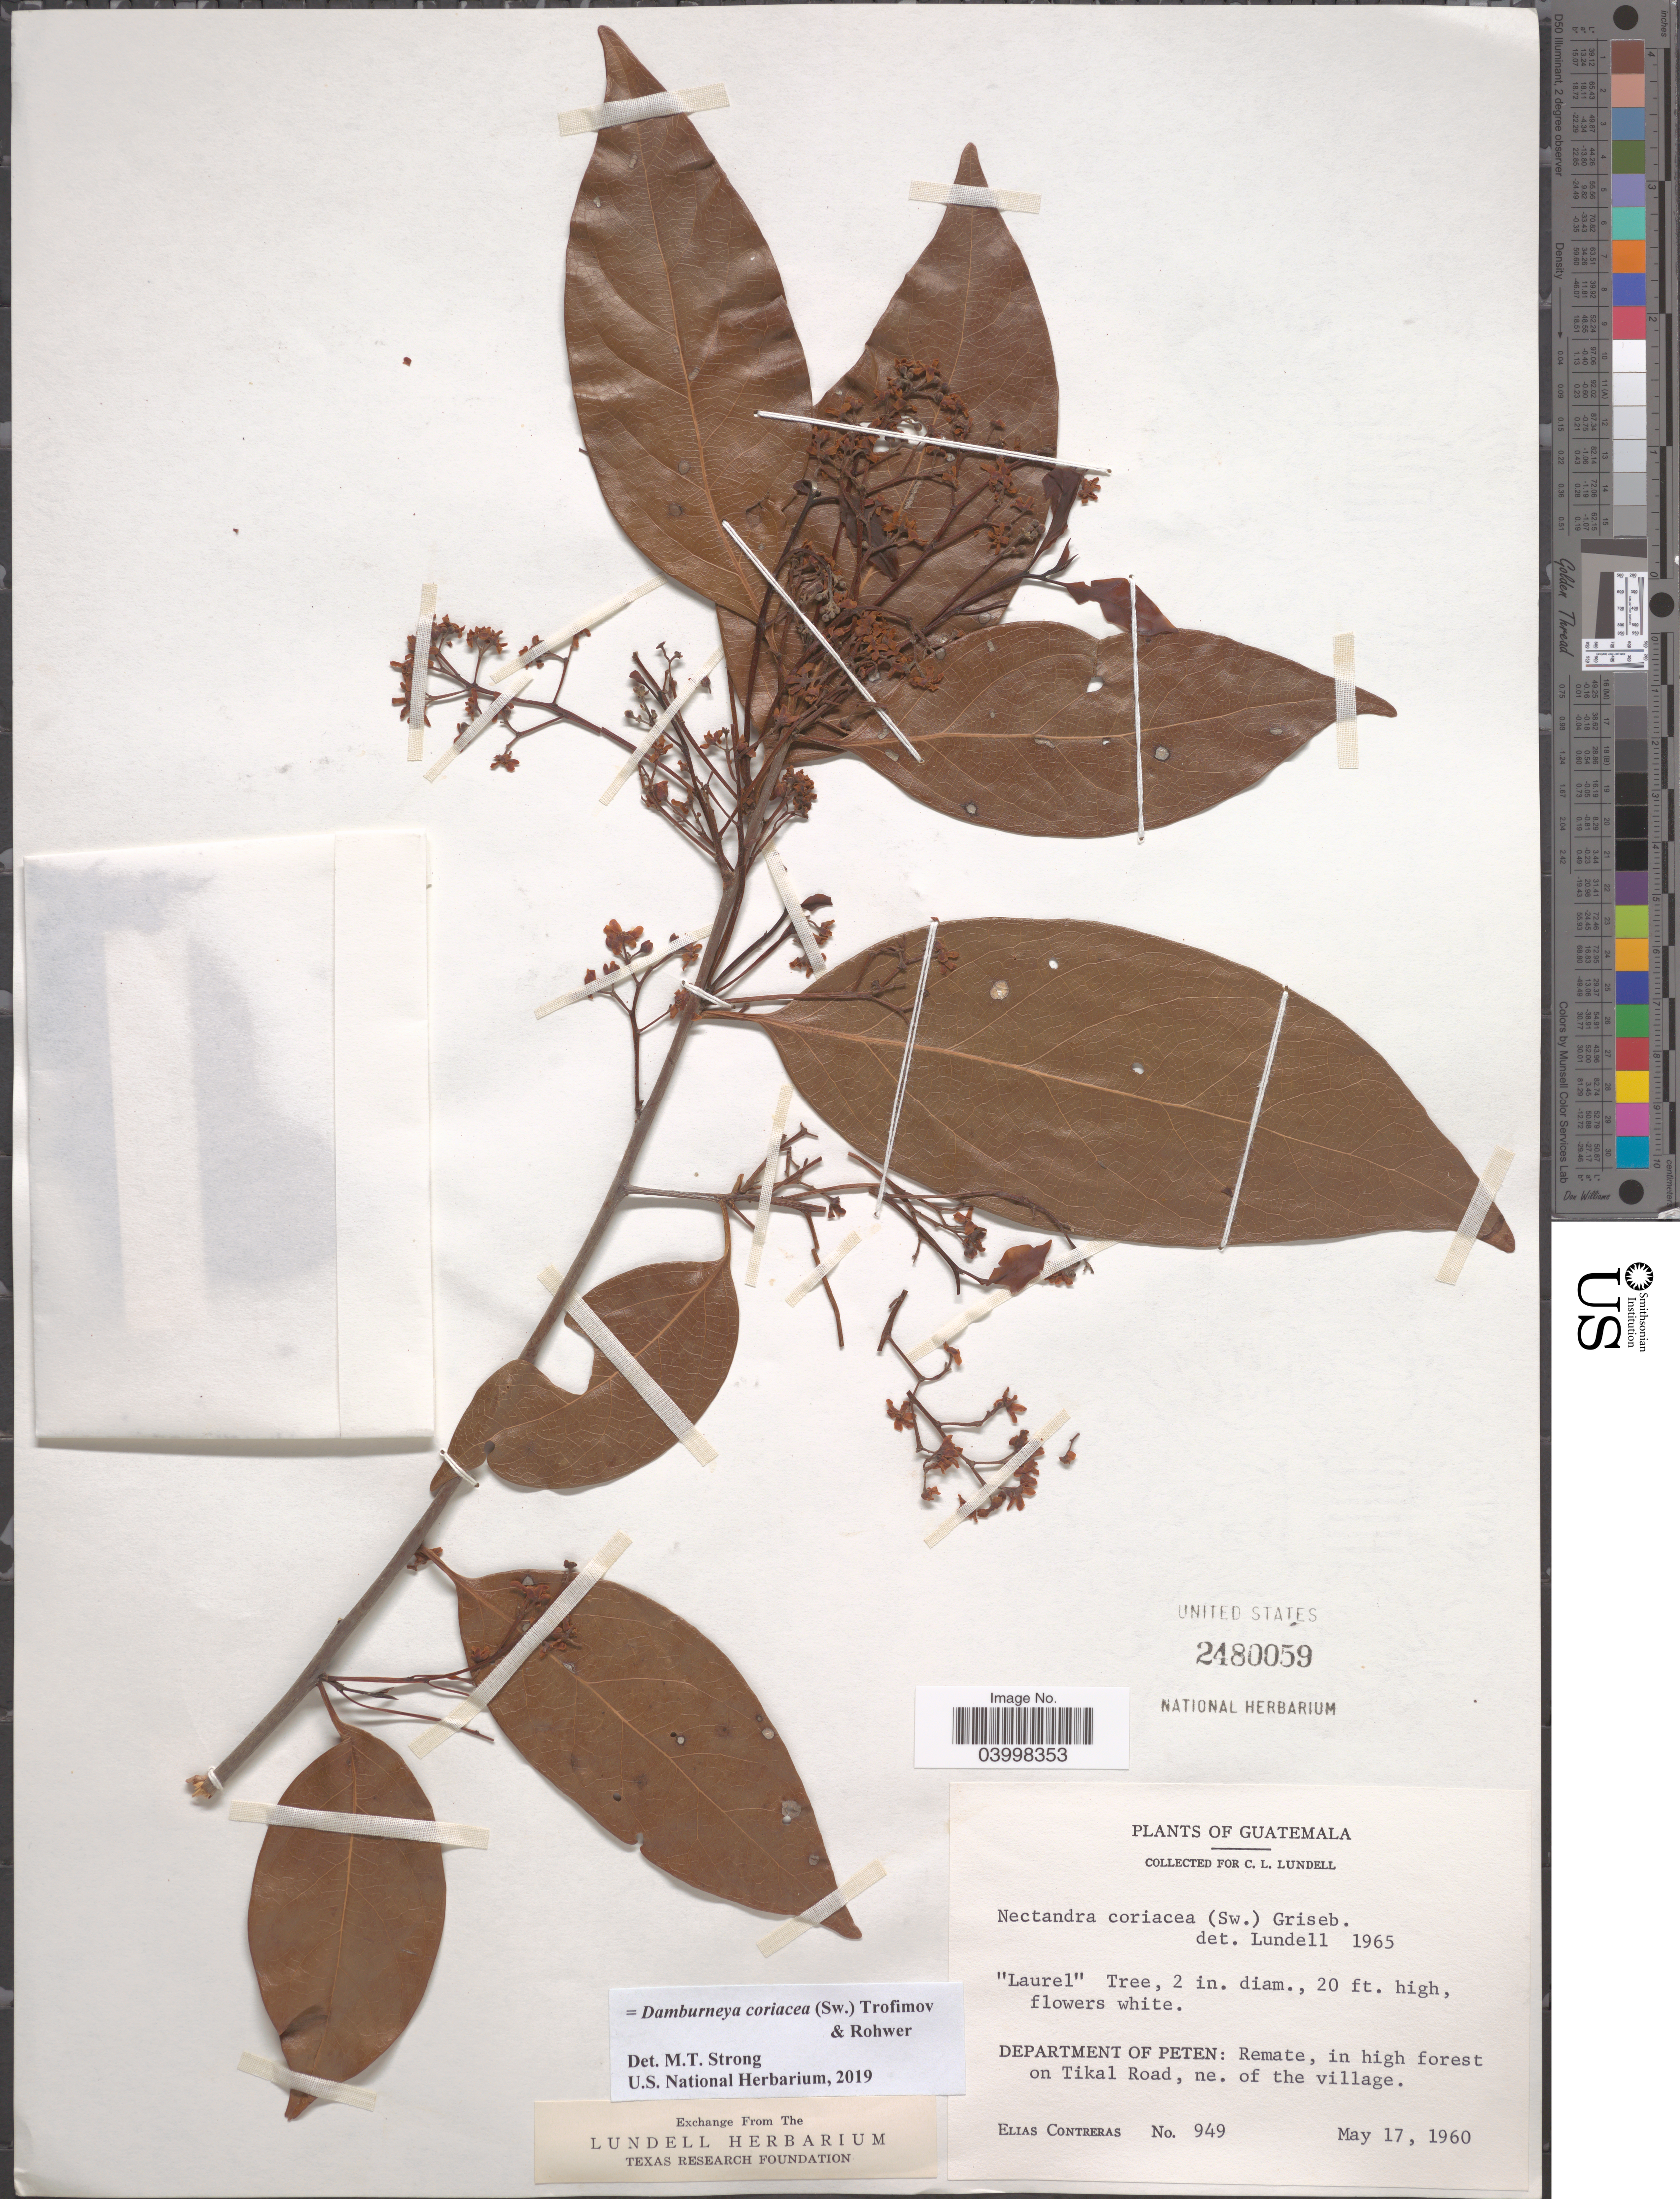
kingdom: Plantae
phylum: Tracheophyta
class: Magnoliopsida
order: Laurales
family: Lauraceae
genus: Damburneya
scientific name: Damburneya coriacea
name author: (Sw.) Trofimov & Rohwer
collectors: E. Contreras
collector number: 949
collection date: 1960-05-17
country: Guatemala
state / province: El Peten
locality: Department of Peten: Remate, in high forest on Tikal Road, ne. of the village.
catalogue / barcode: US 2480059